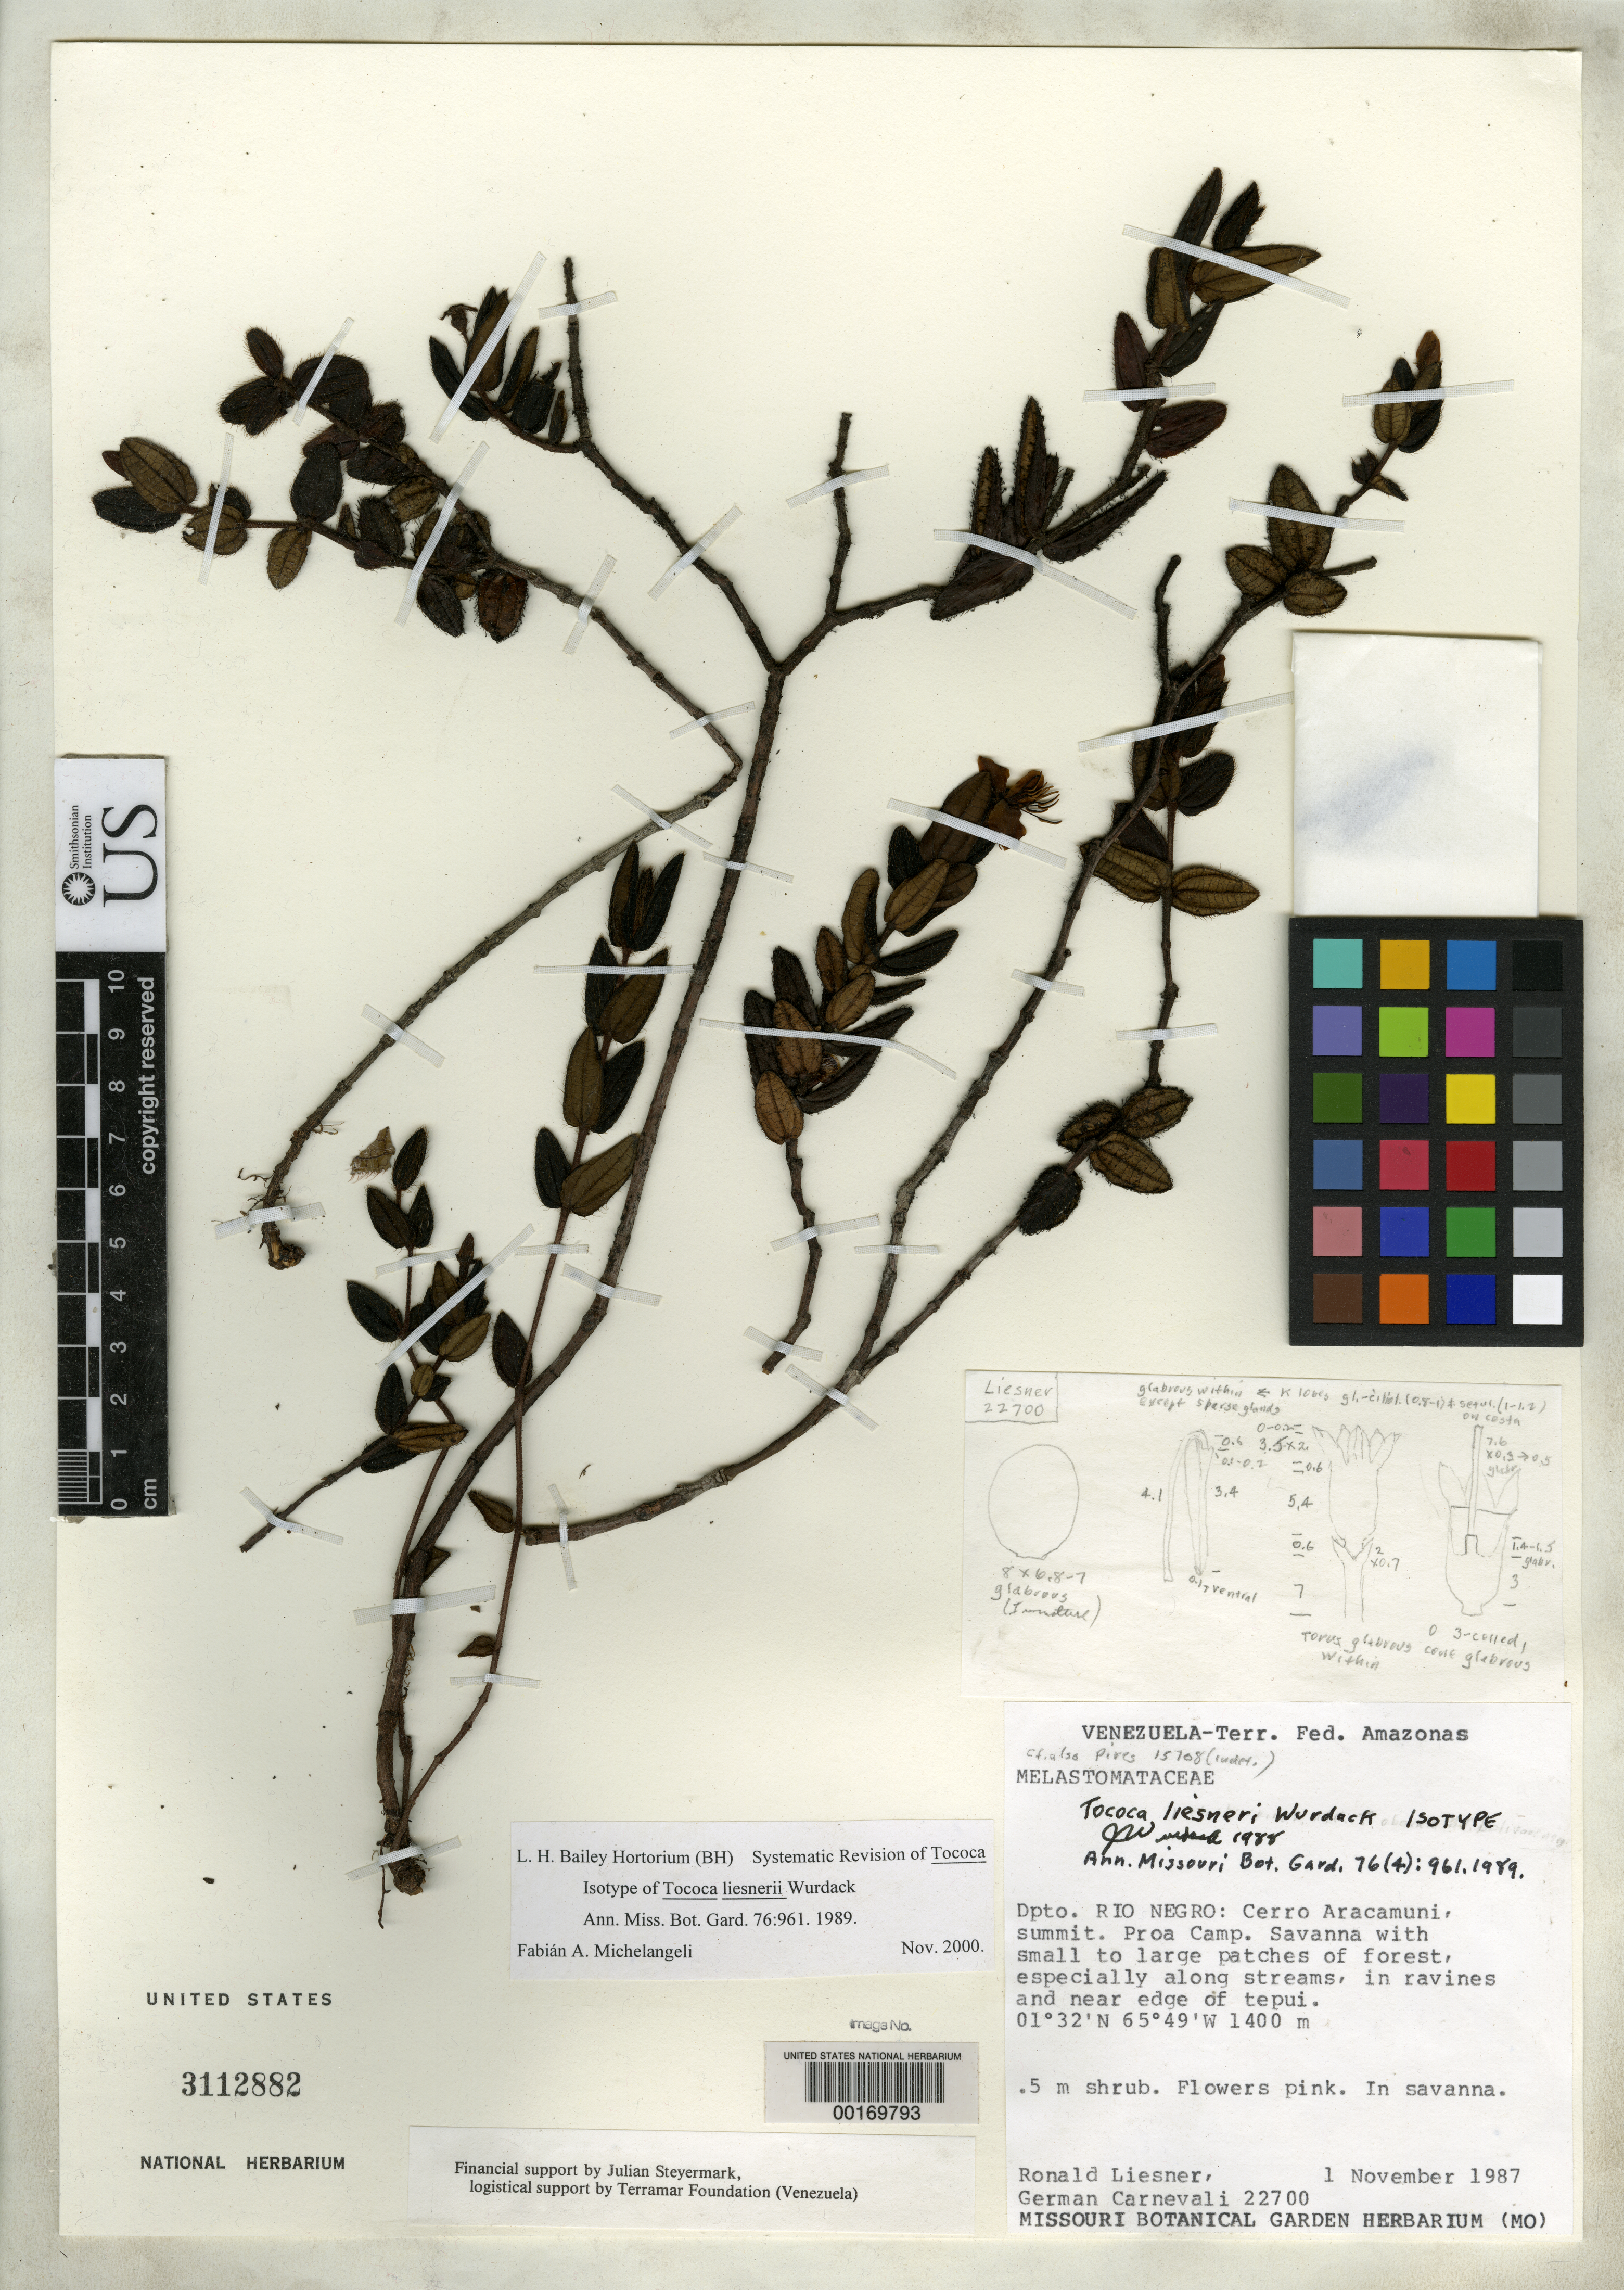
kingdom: Plantae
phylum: Tracheophyta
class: Magnoliopsida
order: Myrtales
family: Melastomataceae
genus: Tococa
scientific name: Tococa liesneri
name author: Wurdack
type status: Isotype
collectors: R. L. Liesner & G. Carnevali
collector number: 22700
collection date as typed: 01 Nov 1987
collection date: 1987-11-01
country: Venezuela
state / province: Amazonas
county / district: Rio Negro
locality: Summit of Cerro Aracamuni, Proa camp.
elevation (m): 1400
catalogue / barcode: US 3112882